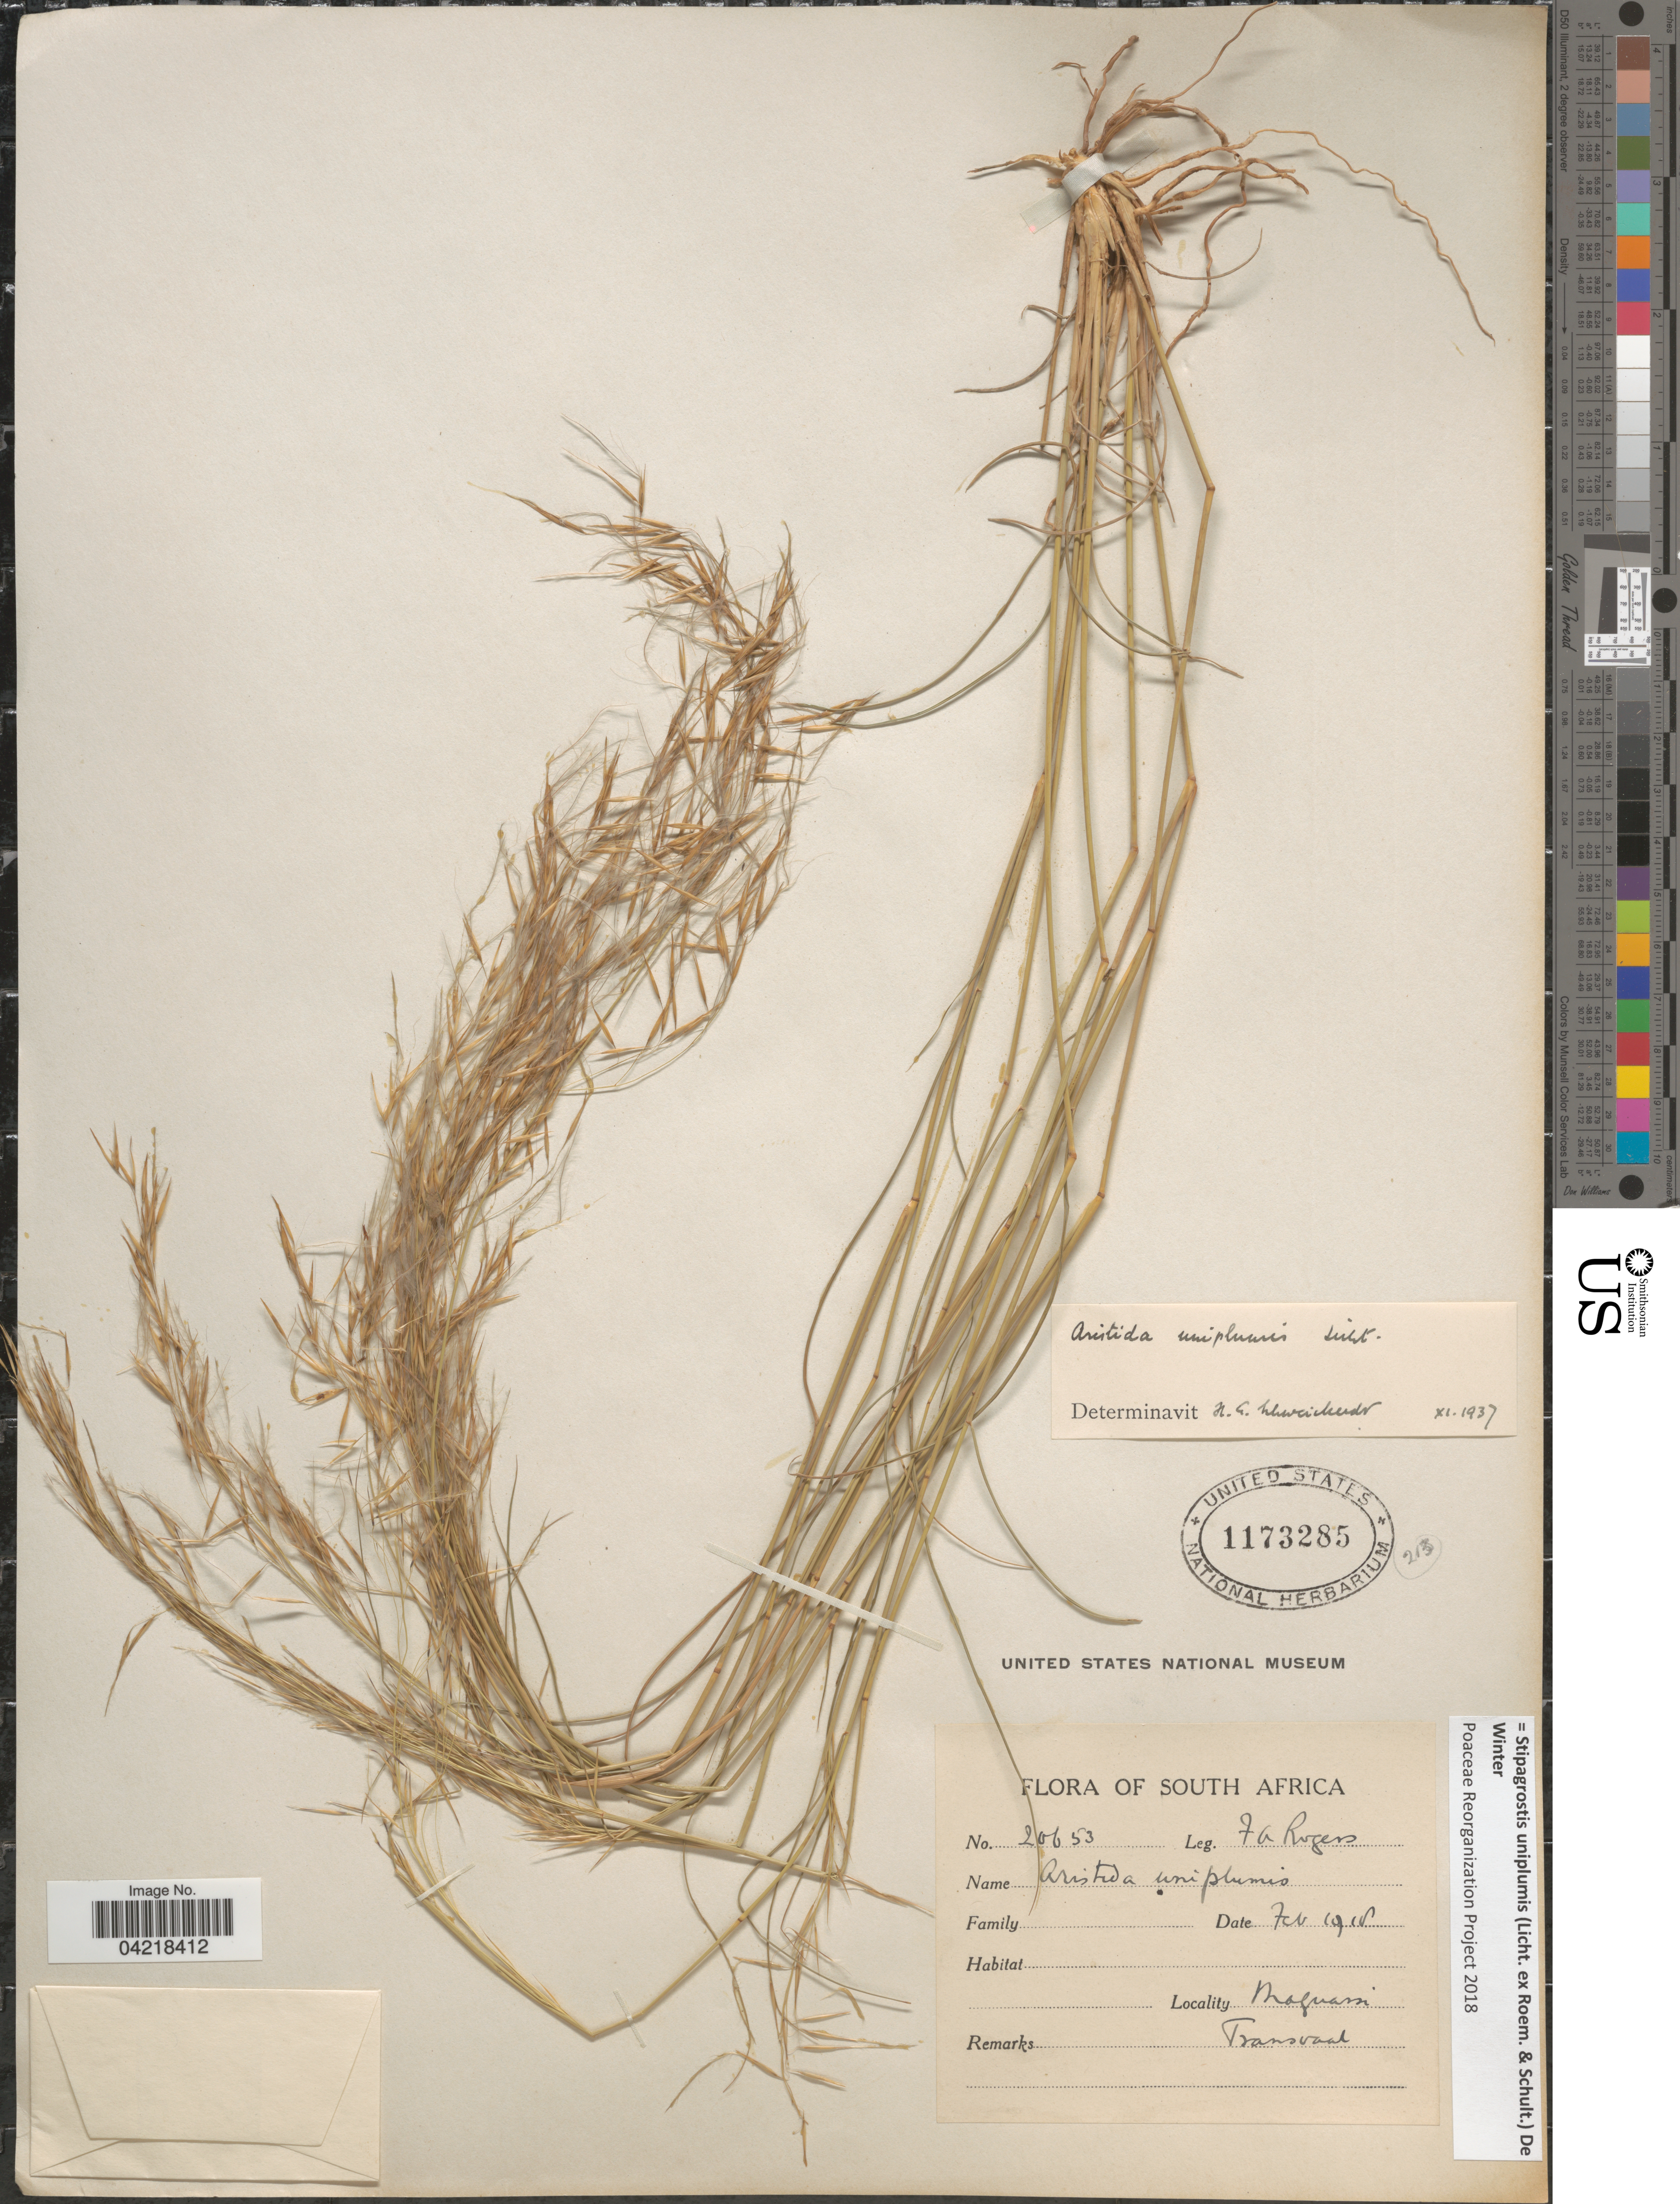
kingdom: Plantae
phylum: Tracheophyta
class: Liliopsida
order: Poales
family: Poaceae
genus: Stipagrostis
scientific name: Stipagrostis uniplumis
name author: (Licht.) De Winter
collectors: F. A. Rogers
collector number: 20653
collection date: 1918-02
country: South Africa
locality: Maquassi. Transvaal.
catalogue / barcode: US 1173285